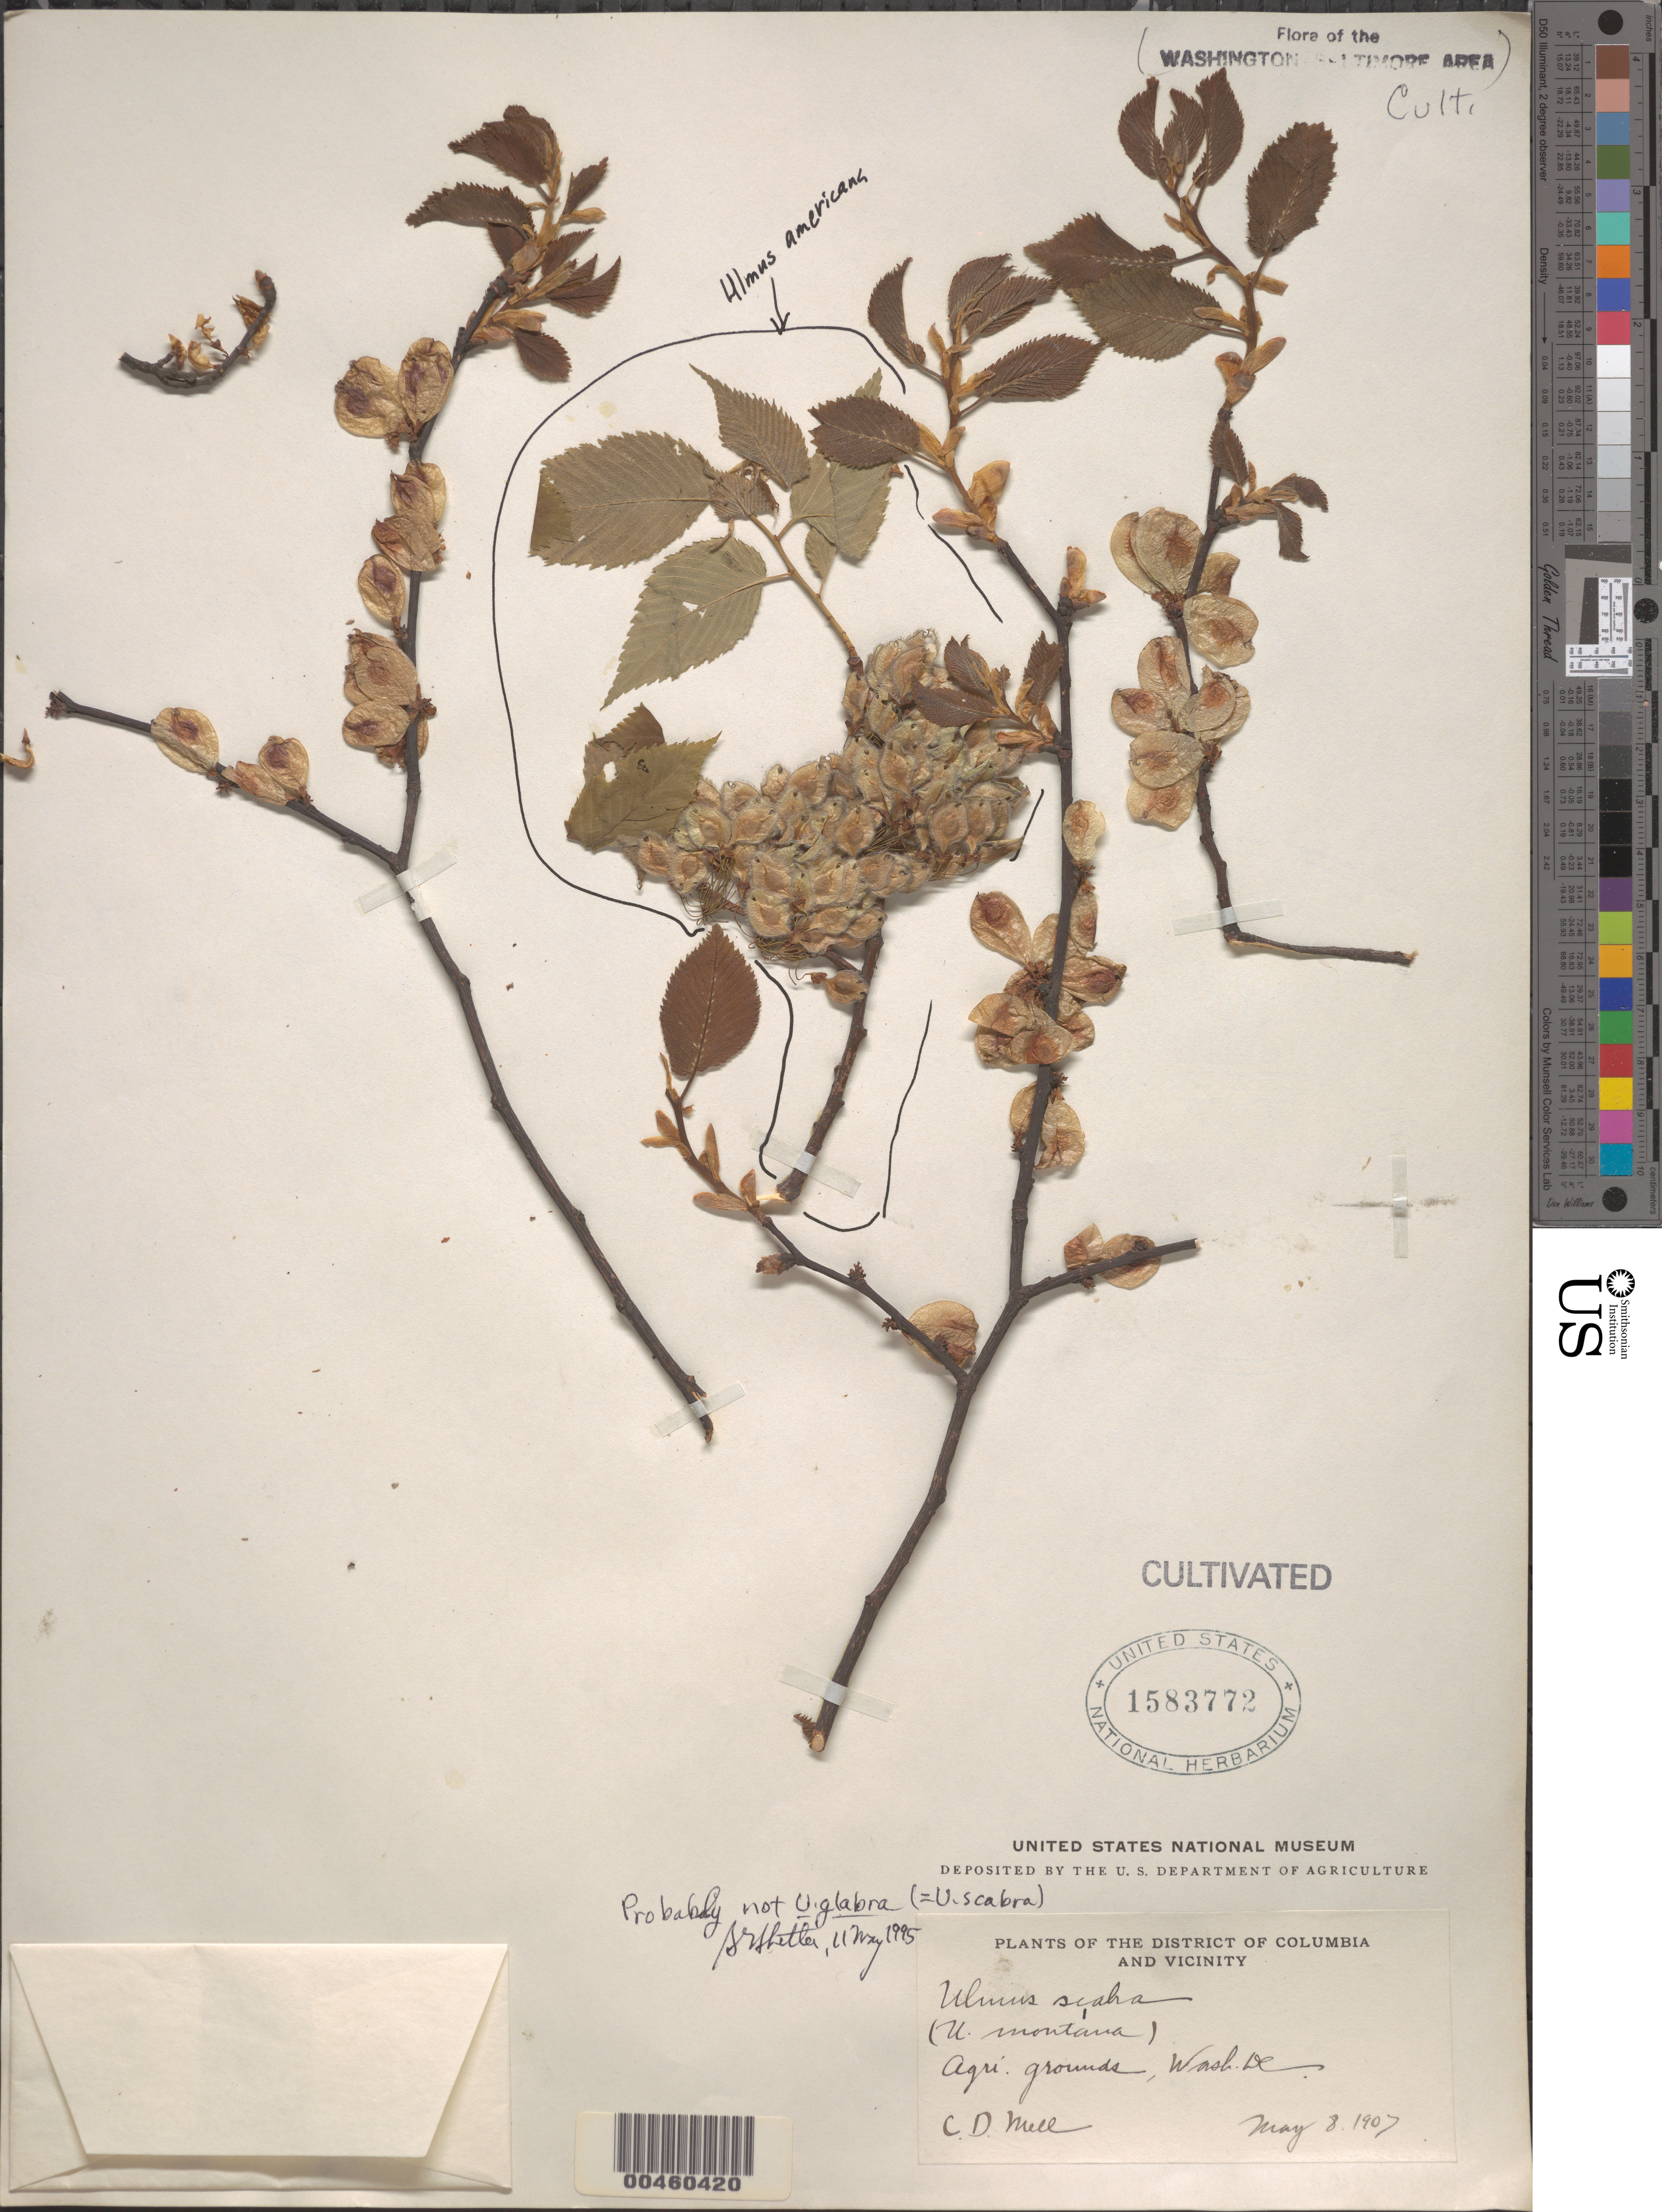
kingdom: Plantae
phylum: Tracheophyta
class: Magnoliopsida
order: Rosales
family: Ulmaceae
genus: Ulmus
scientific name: Ulmus glabra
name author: Huds.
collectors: C. D. Mell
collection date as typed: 08 May 1907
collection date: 1907-05-08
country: United States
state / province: District of Columbia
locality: Agricultural grounds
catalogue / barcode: US 1583772